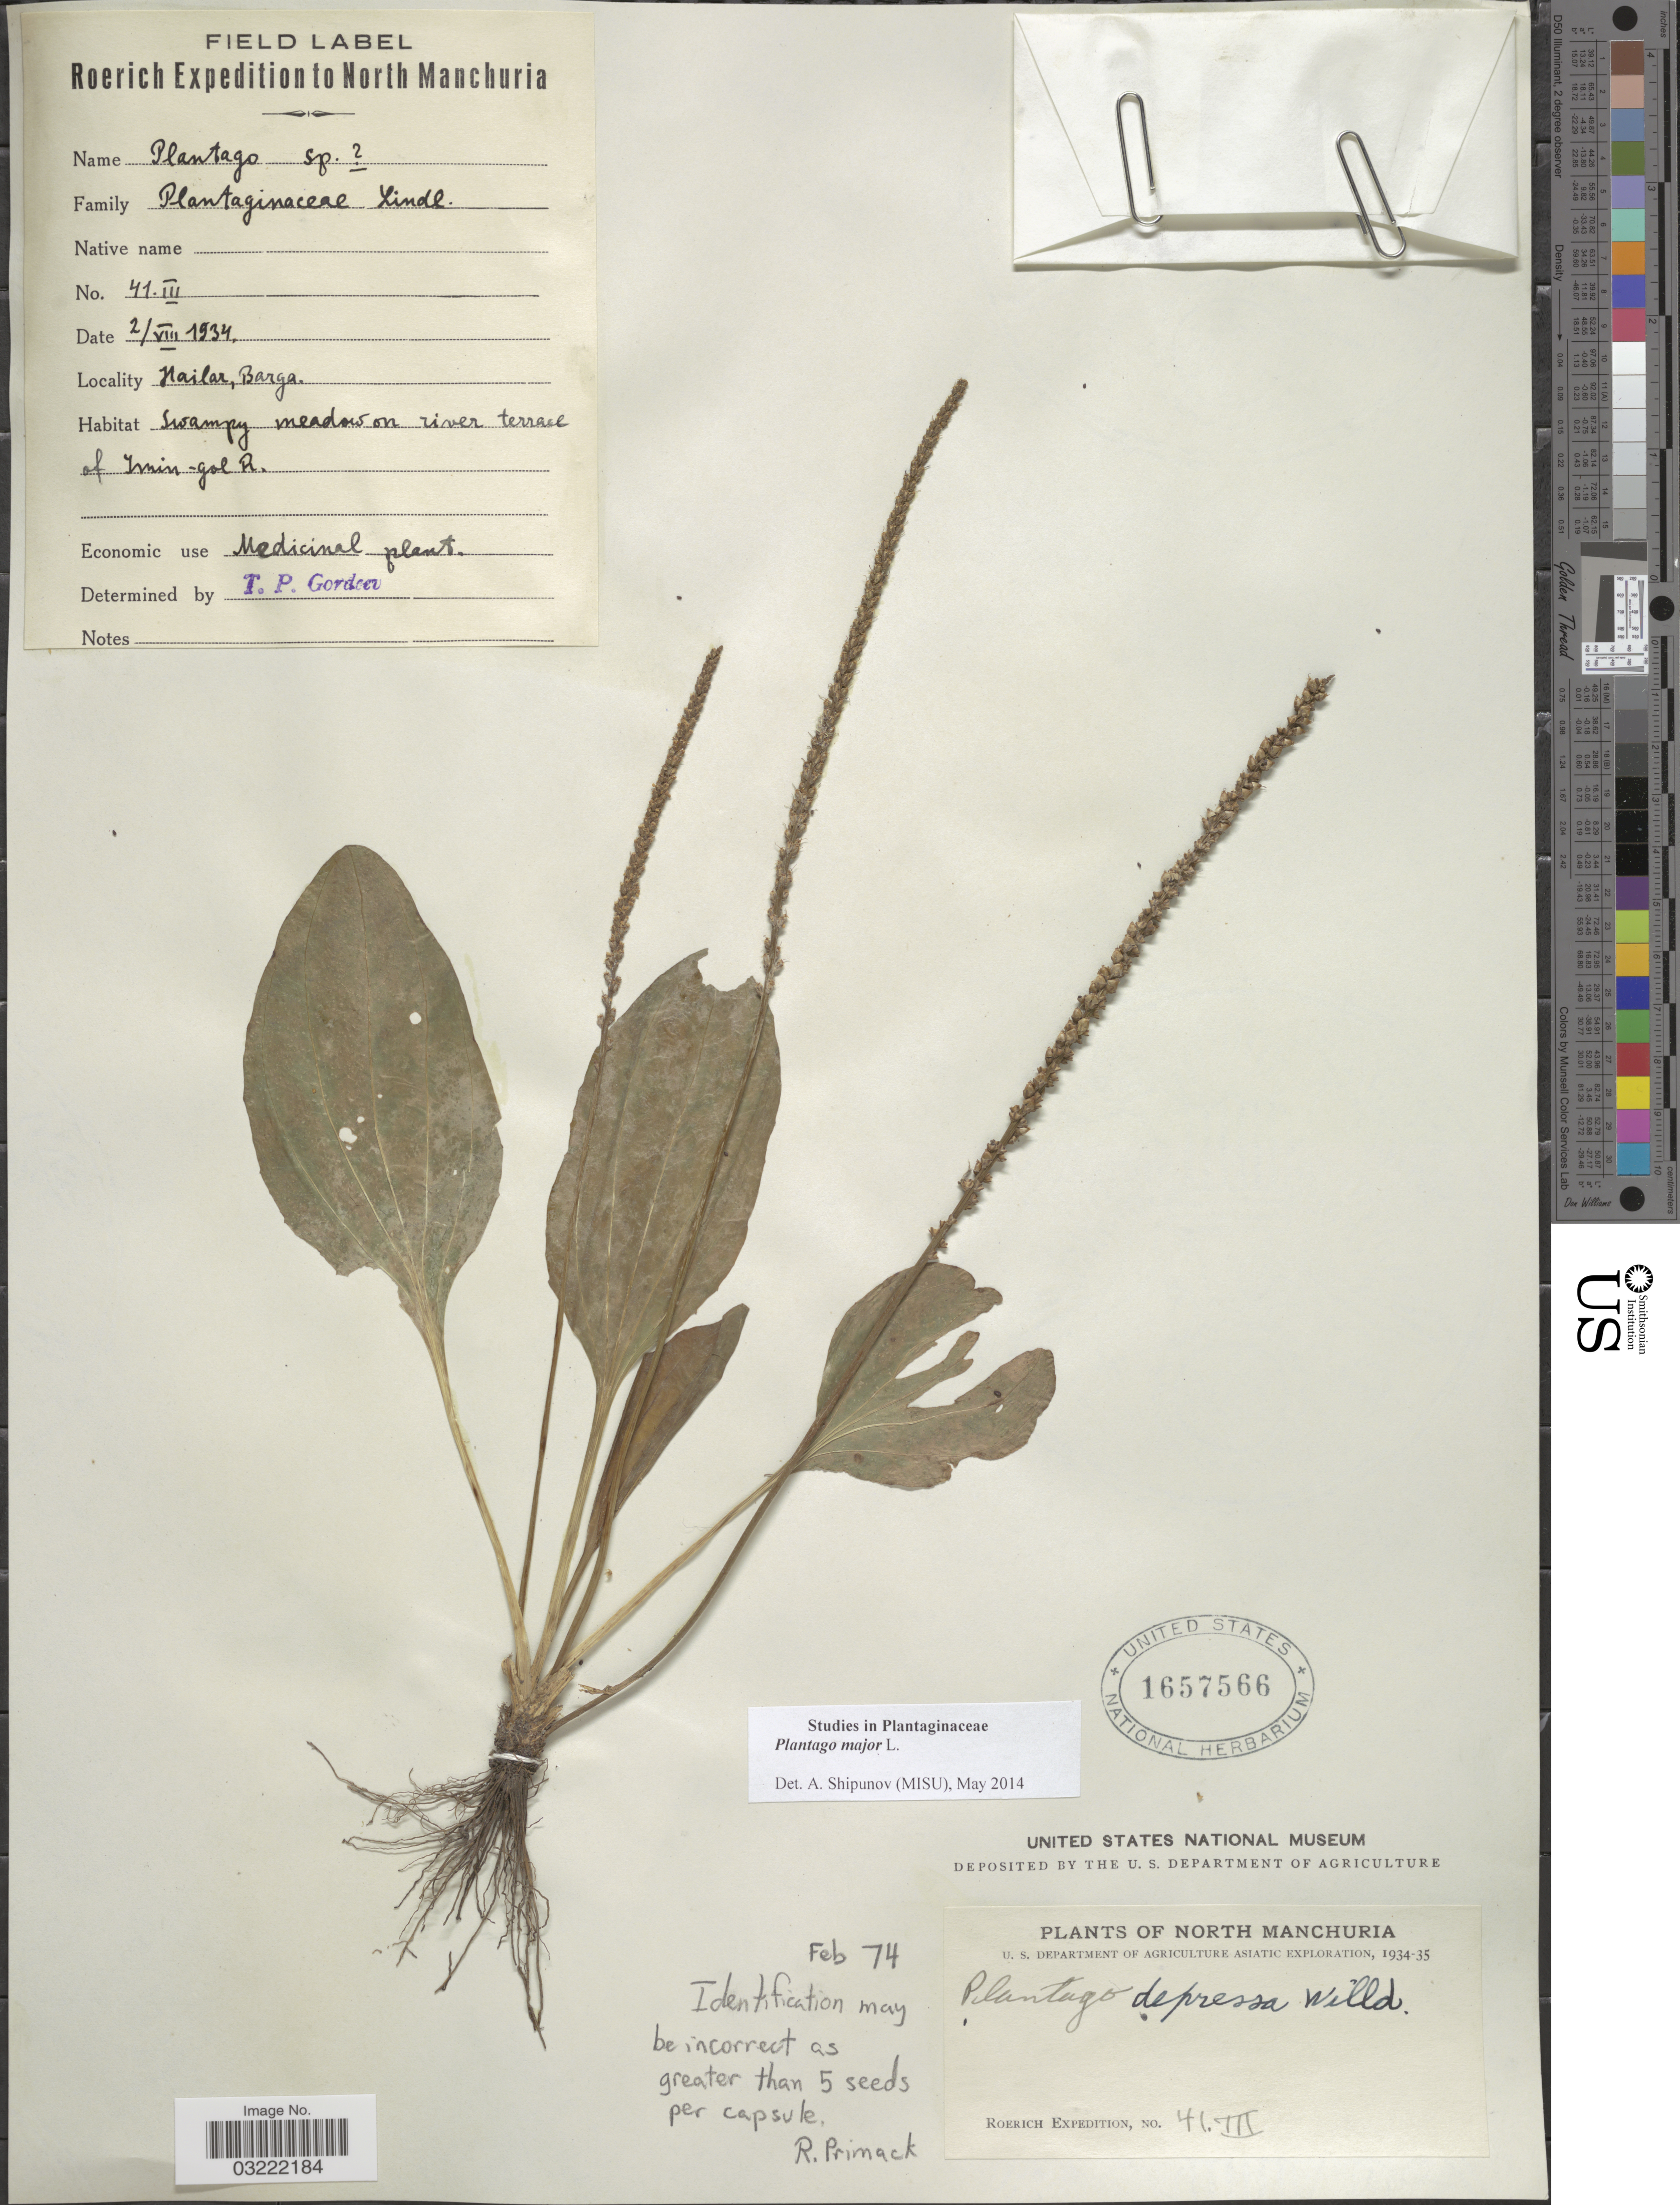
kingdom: Plantae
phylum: Tracheophyta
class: Magnoliopsida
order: Lamiales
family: Plantaginaceae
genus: Plantago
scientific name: Plantago major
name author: L.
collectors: -. Roerich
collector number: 41III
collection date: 1934-08-02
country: China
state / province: Nei Monggol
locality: North Manchuria. Hailar, Barga. Swampy meadow on river terrace of Imin [interpreted]-Gol R.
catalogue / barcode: US 1657566